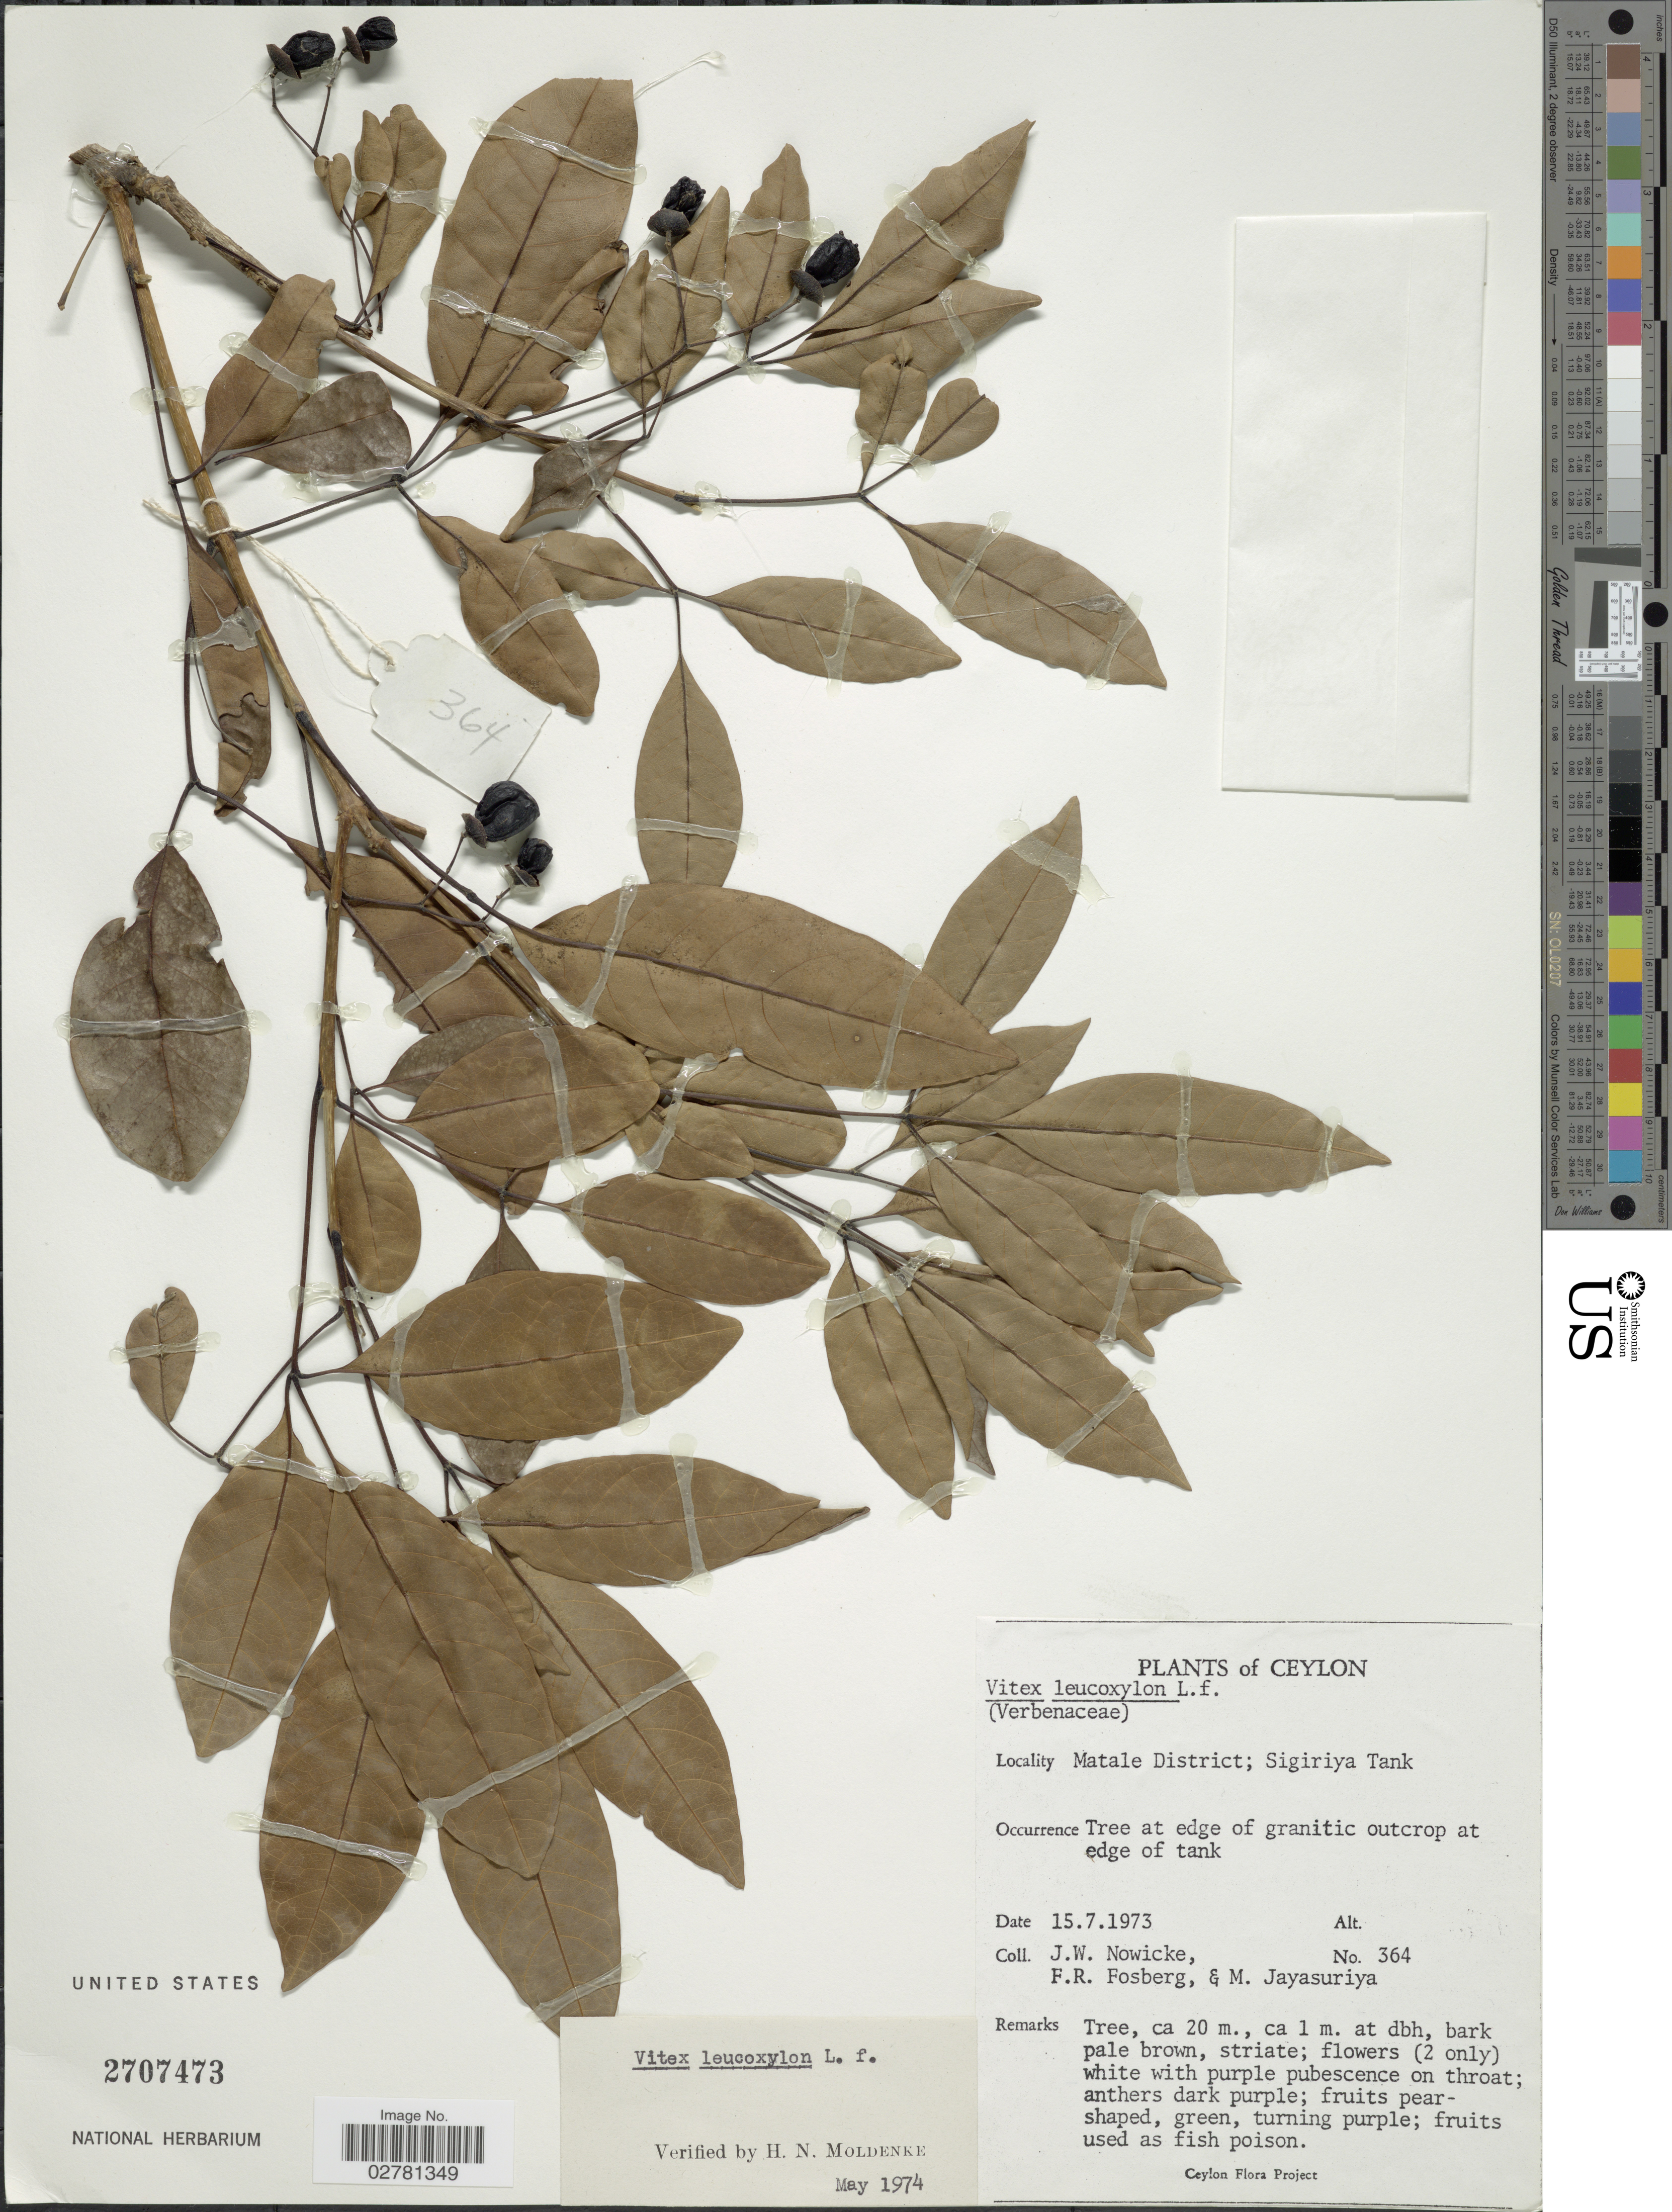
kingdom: Plantae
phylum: Tracheophyta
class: Magnoliopsida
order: Lamiales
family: Lamiaceae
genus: Vitex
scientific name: Vitex leucoxylon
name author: L. f.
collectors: J. W. Nowicke, F. R. Fosberg & M. Jayasuriya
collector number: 364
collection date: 1973-07-15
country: Sri Lanka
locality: Ceylon. Matale District; Sigiriya Tank.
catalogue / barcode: US 2707473